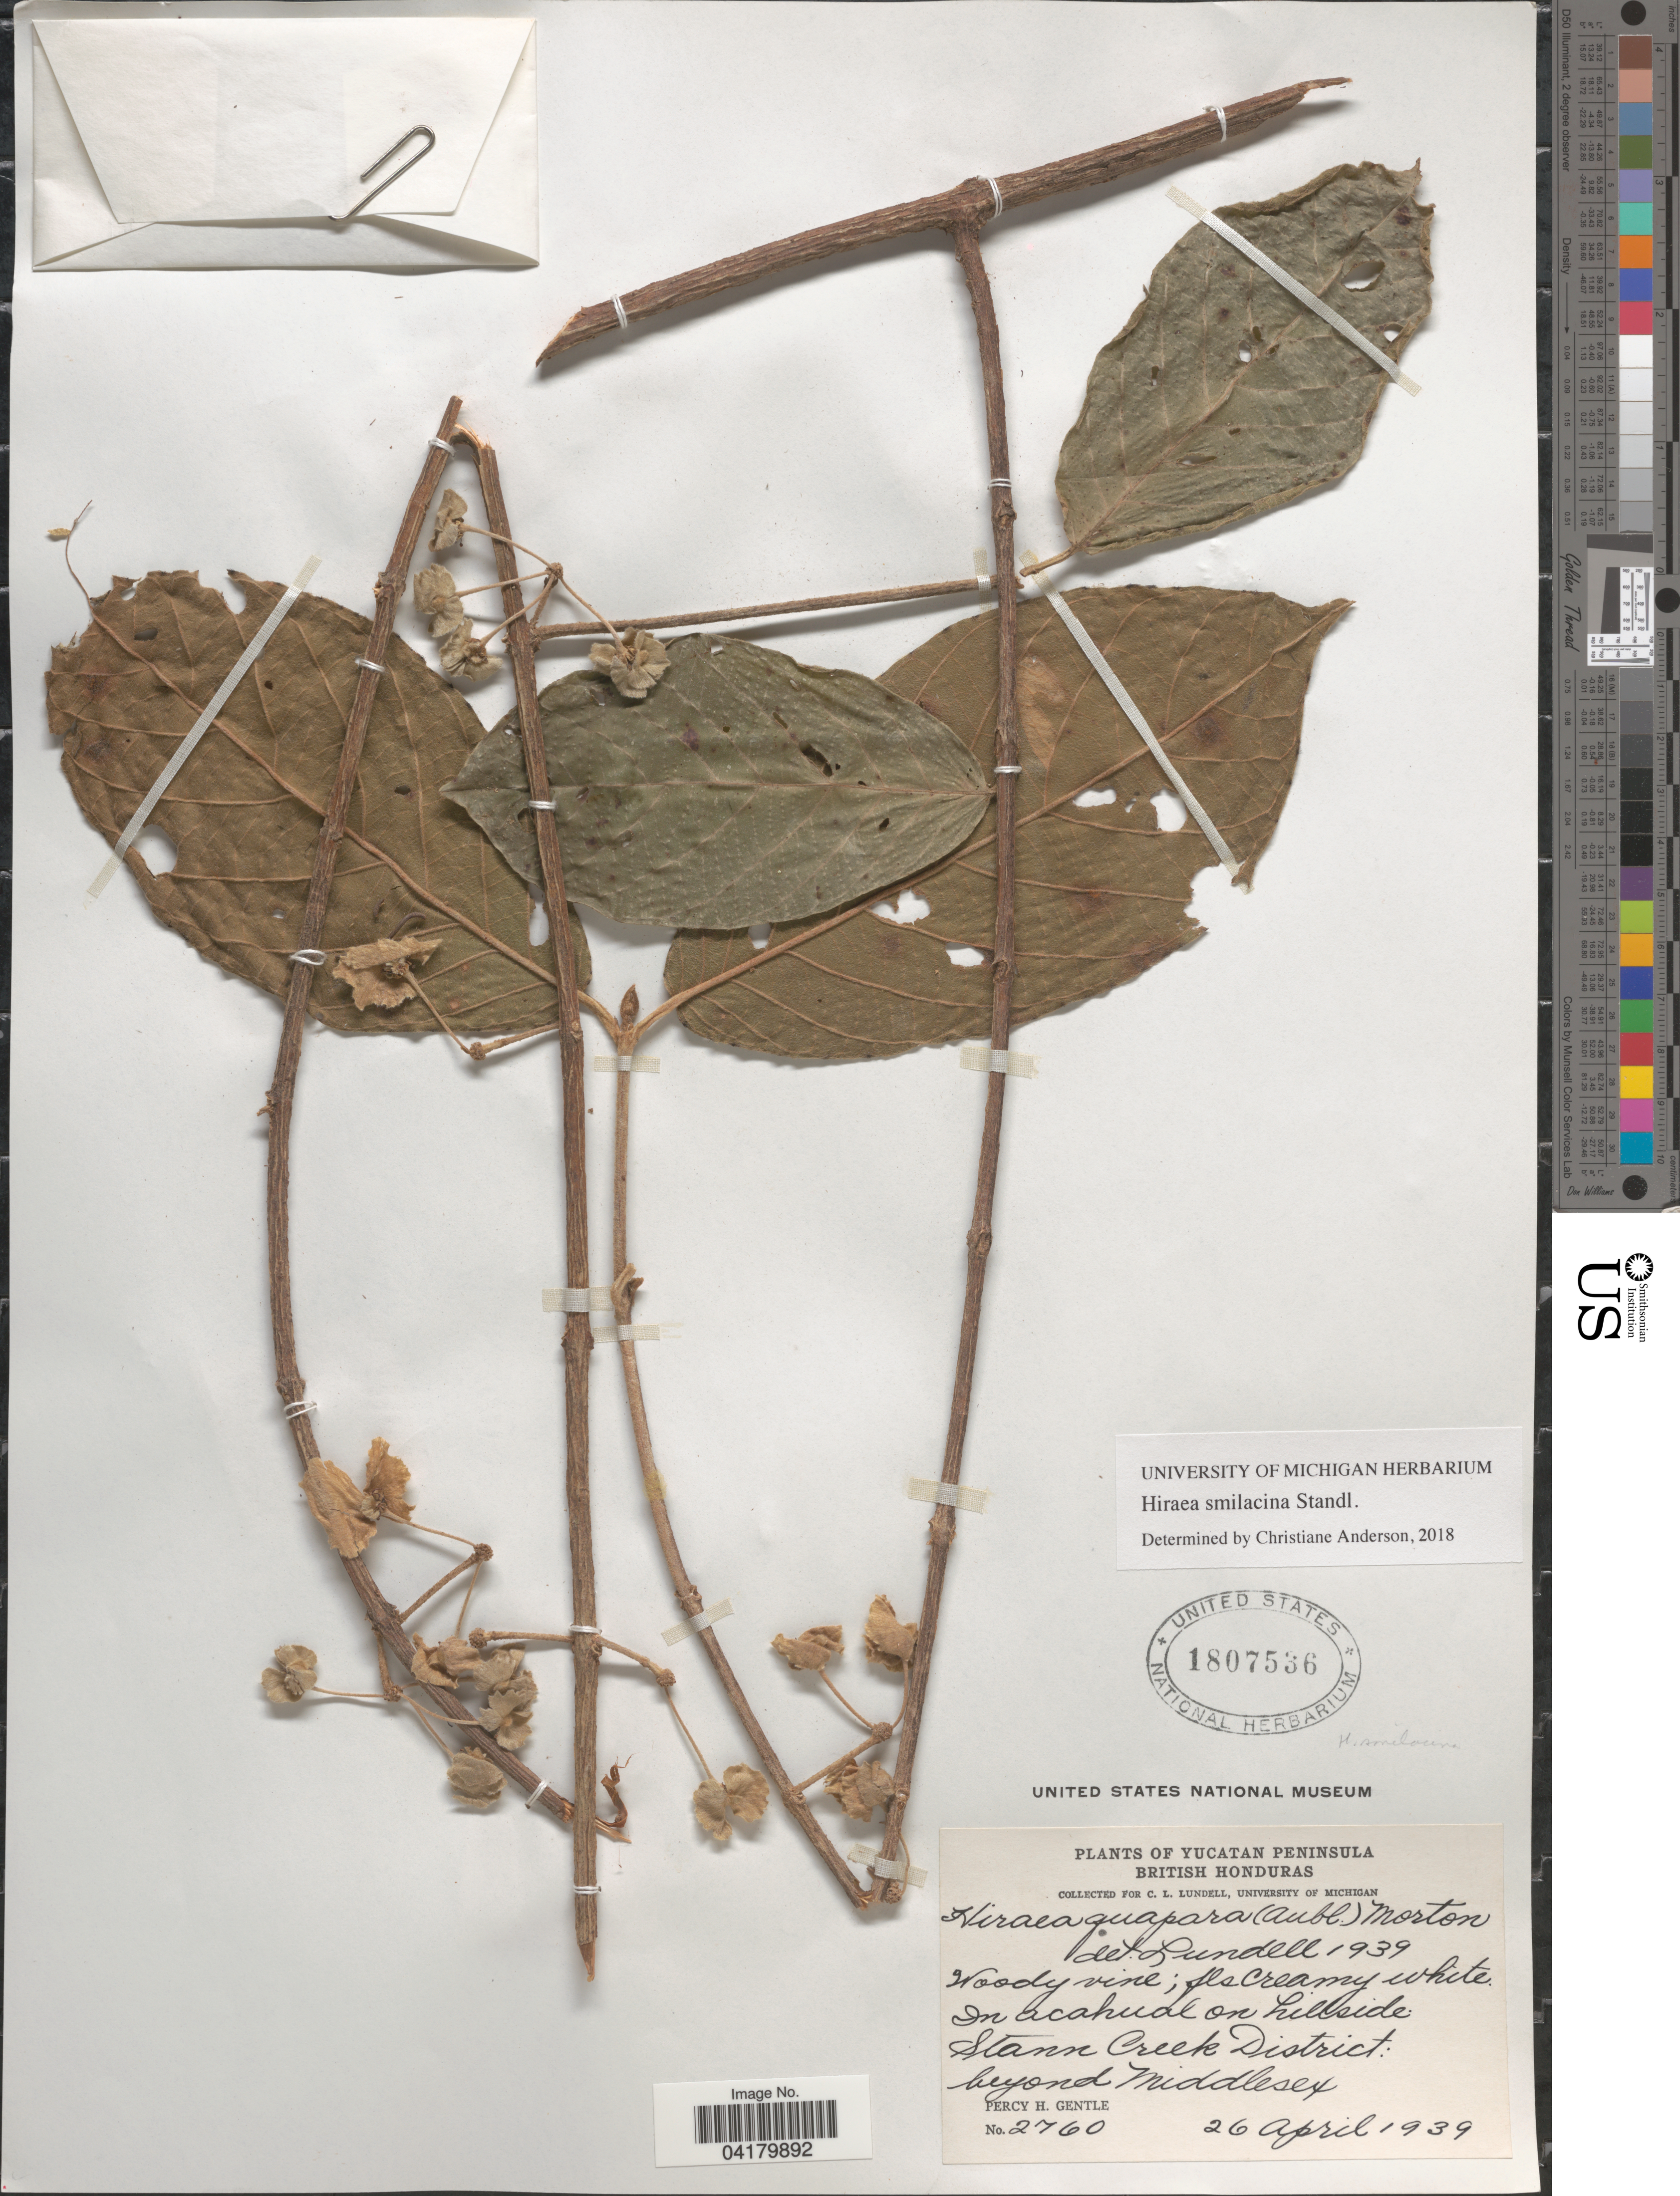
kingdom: Plantae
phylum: Tracheophyta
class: Magnoliopsida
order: Malpighiales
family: Malpighiaceae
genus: Hiraea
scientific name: Hiraea smilacina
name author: Standl.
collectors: P. H. Gentle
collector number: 2760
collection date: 1939-04-26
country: Belize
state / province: Stann Creek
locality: Yucatan Peninsula. British Honduras. Stann Creek District: beyond Middlesex.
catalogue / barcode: US 1807536